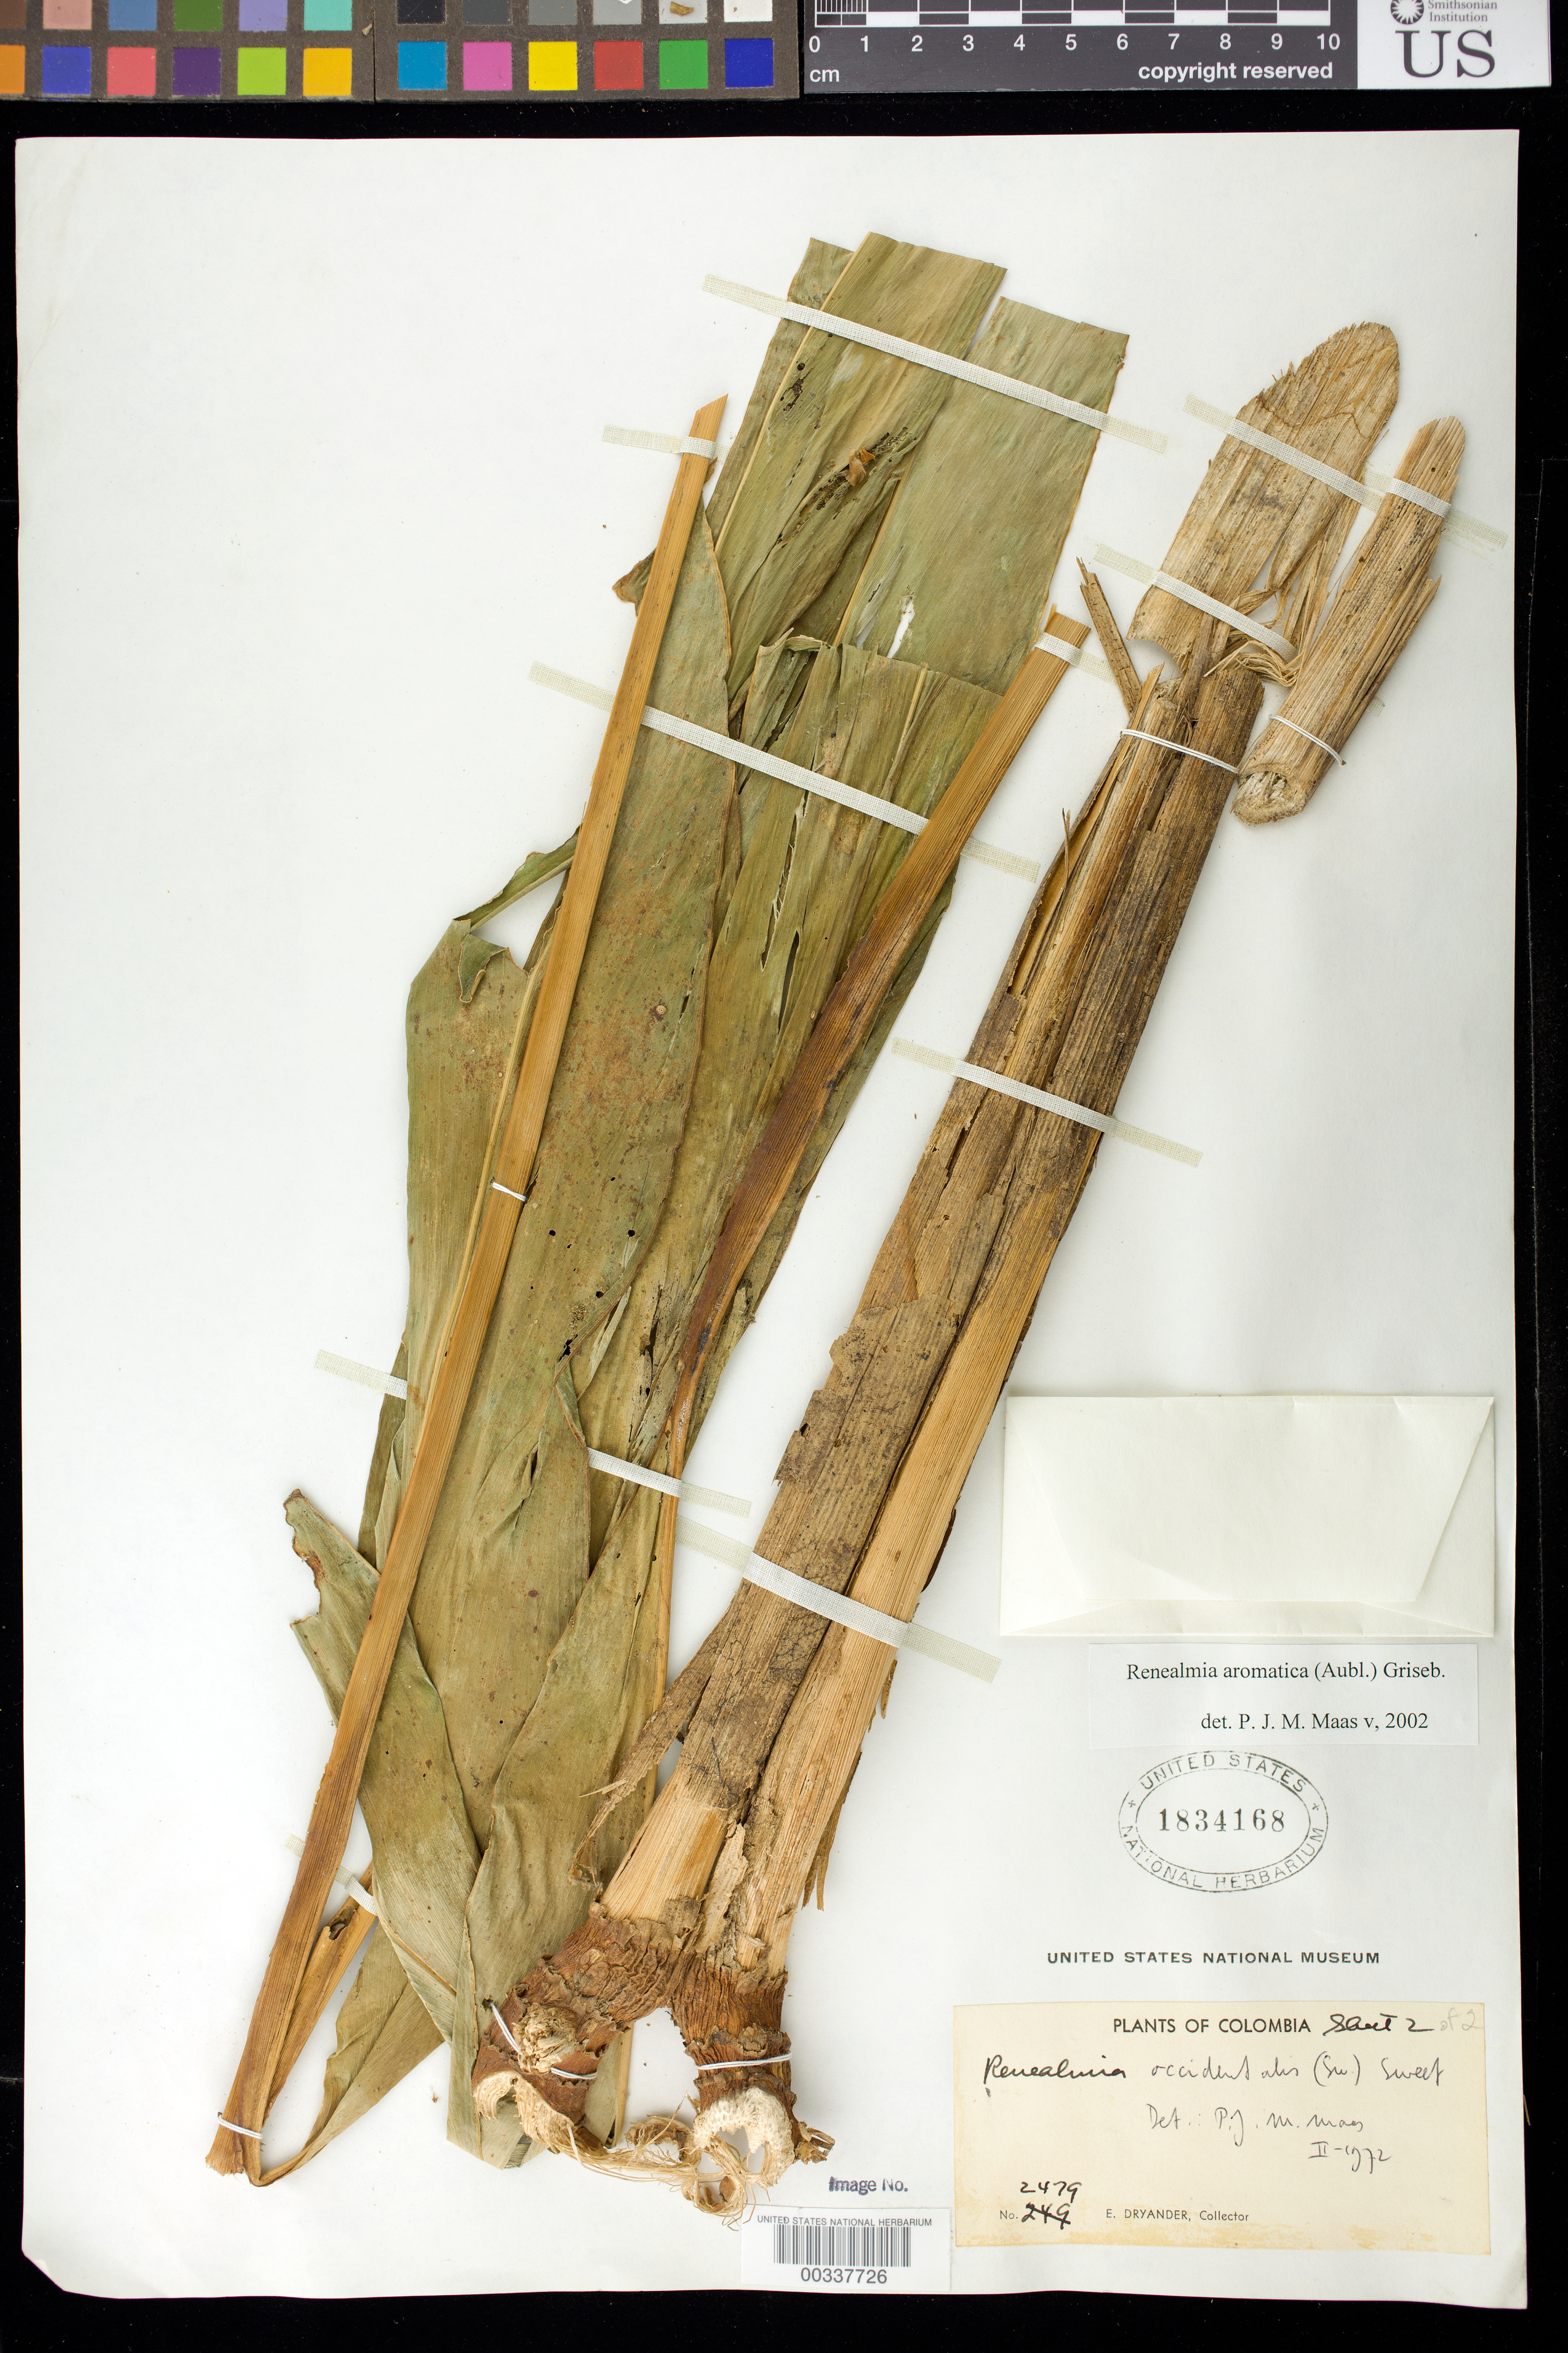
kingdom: Plantae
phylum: Tracheophyta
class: Liliopsida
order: Zingiberales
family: Zingiberaceae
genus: Renealmia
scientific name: Renealmia aromatica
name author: (Aubl.) Griseb.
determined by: Maas, Paul J. M.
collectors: E. I. Dryander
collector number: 2479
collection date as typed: Jan 1941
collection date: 1941-01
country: Colombia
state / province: Valle del Cauca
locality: Cerca del Cauca Rio Frio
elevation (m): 1000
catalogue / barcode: US 1834168